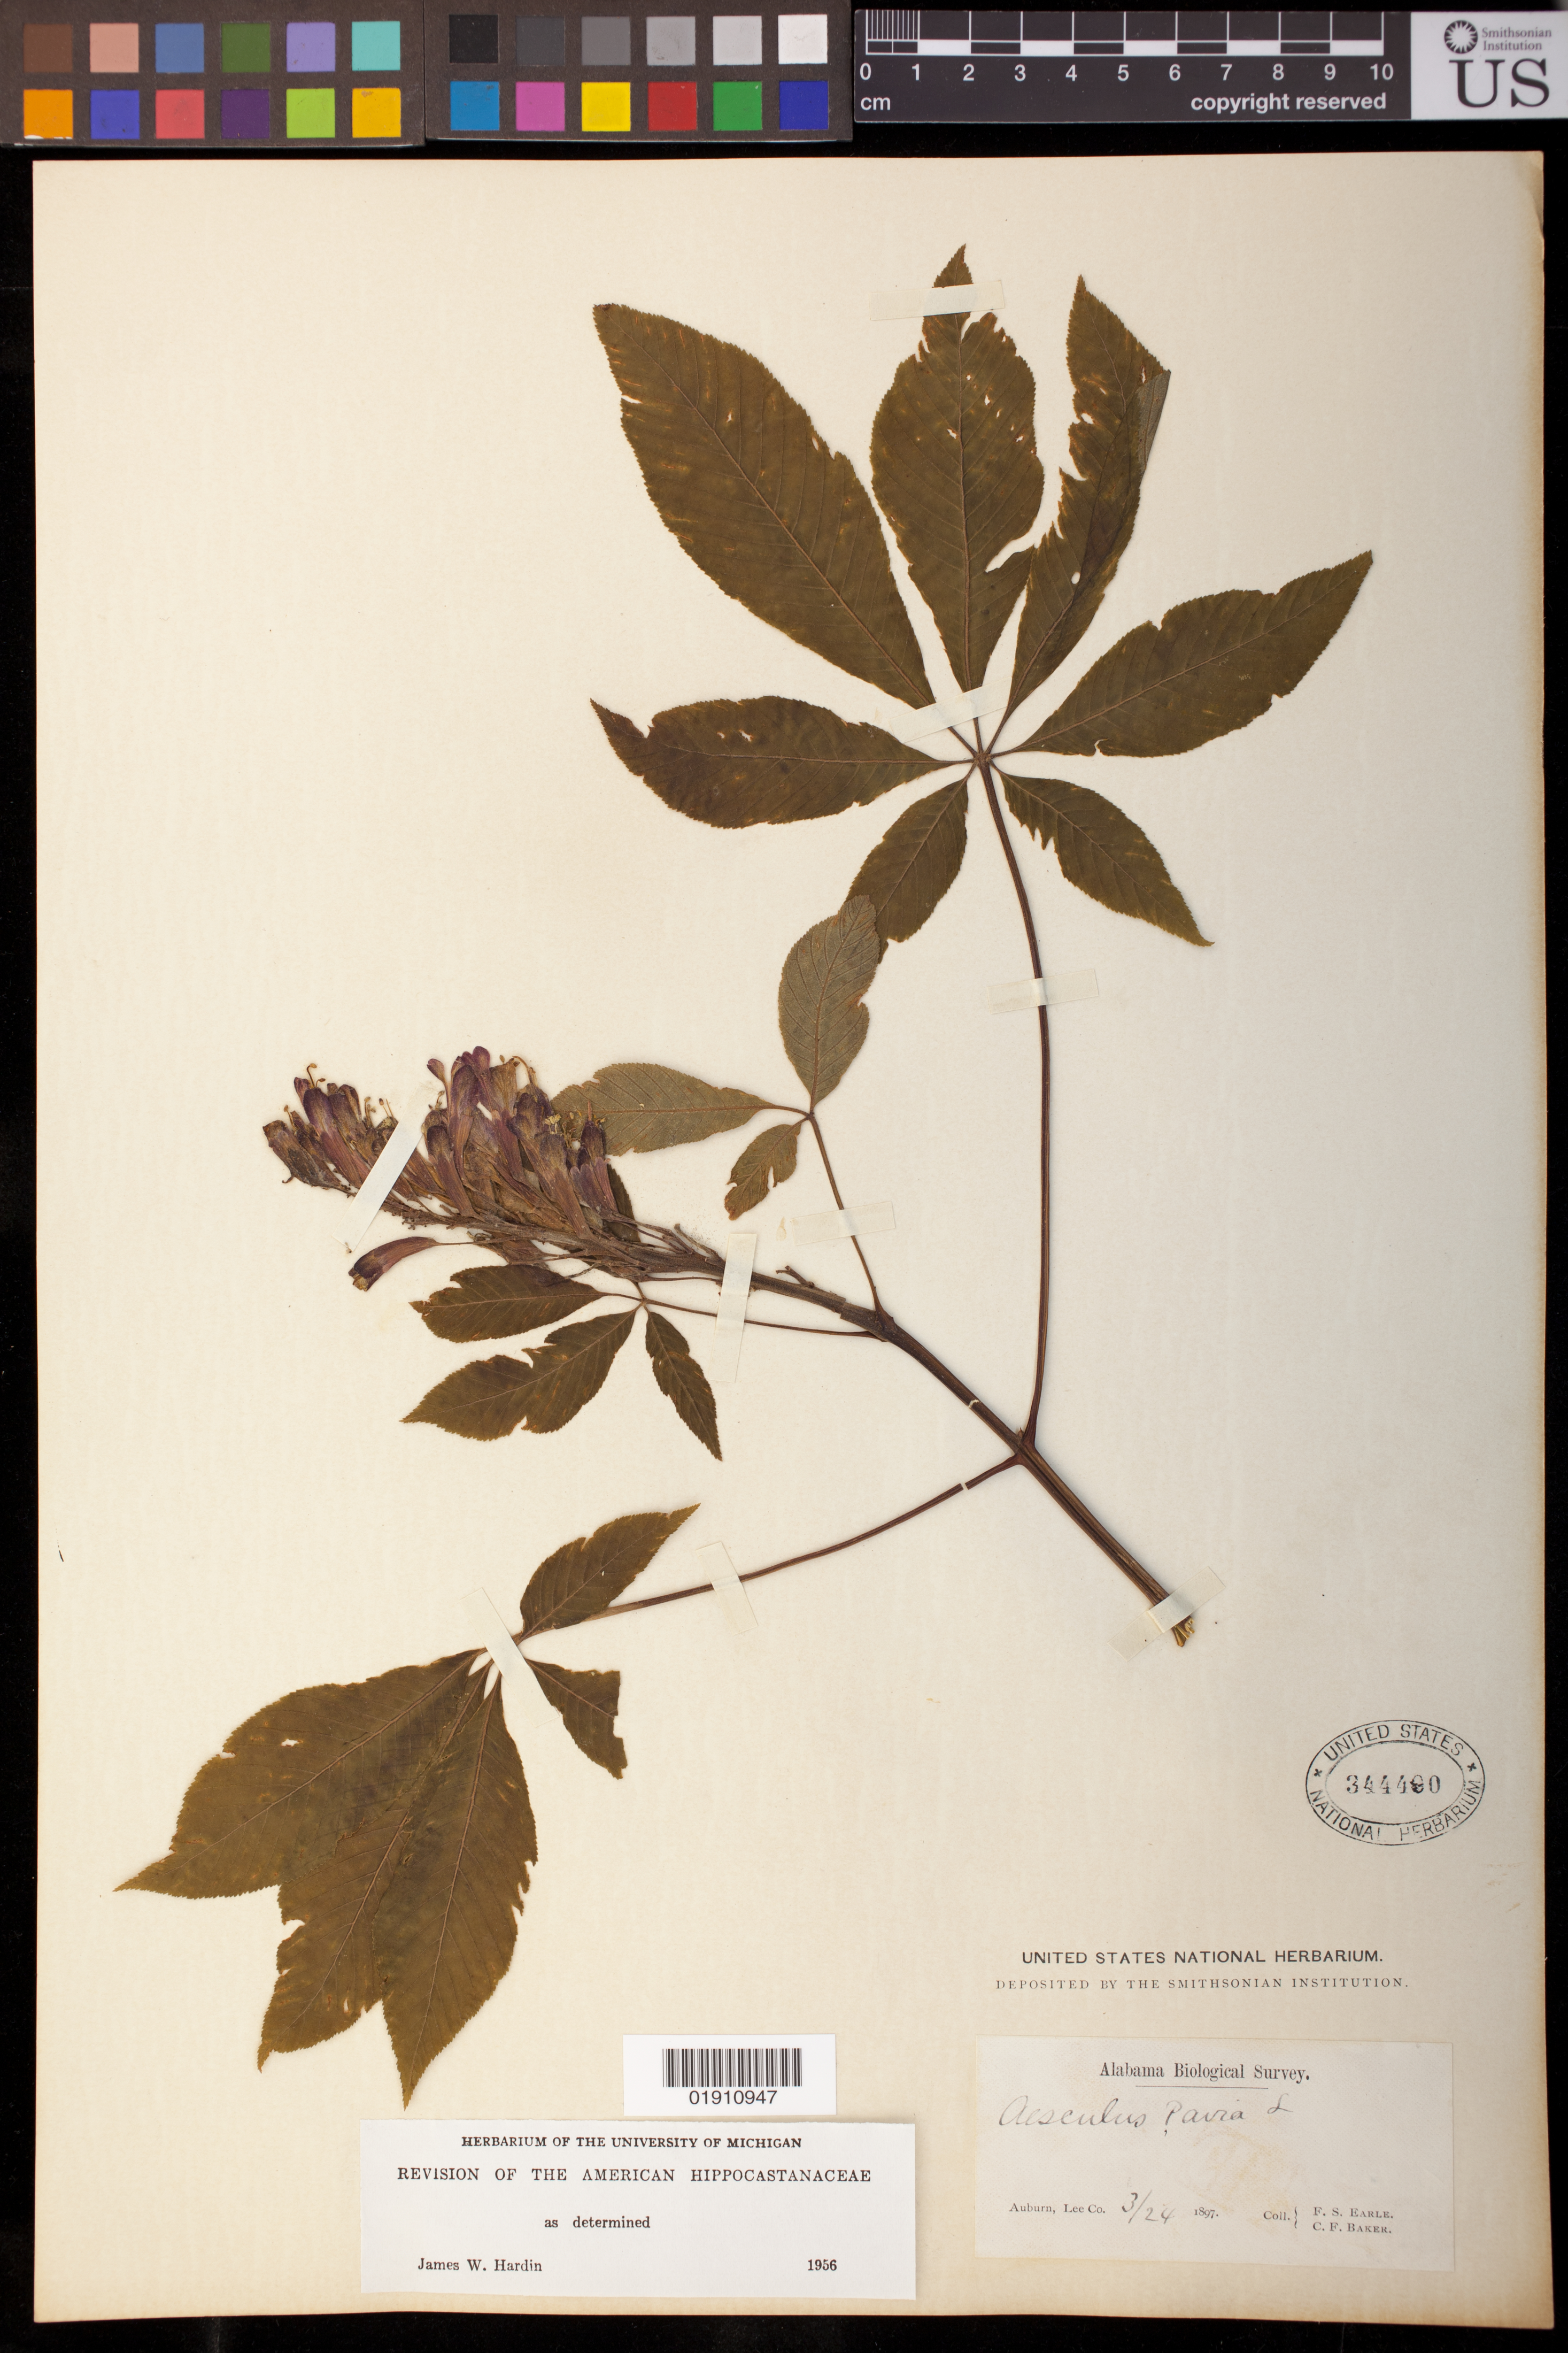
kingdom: Plantae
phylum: Tracheophyta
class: Magnoliopsida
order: Sapindales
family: Sapindaceae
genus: Aesculus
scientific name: Aesculus pavia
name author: L.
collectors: F. S. Earle & C. F. Baker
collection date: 1897-03-24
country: United States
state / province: Alabama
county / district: Lee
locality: Auburn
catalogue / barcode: US 344400